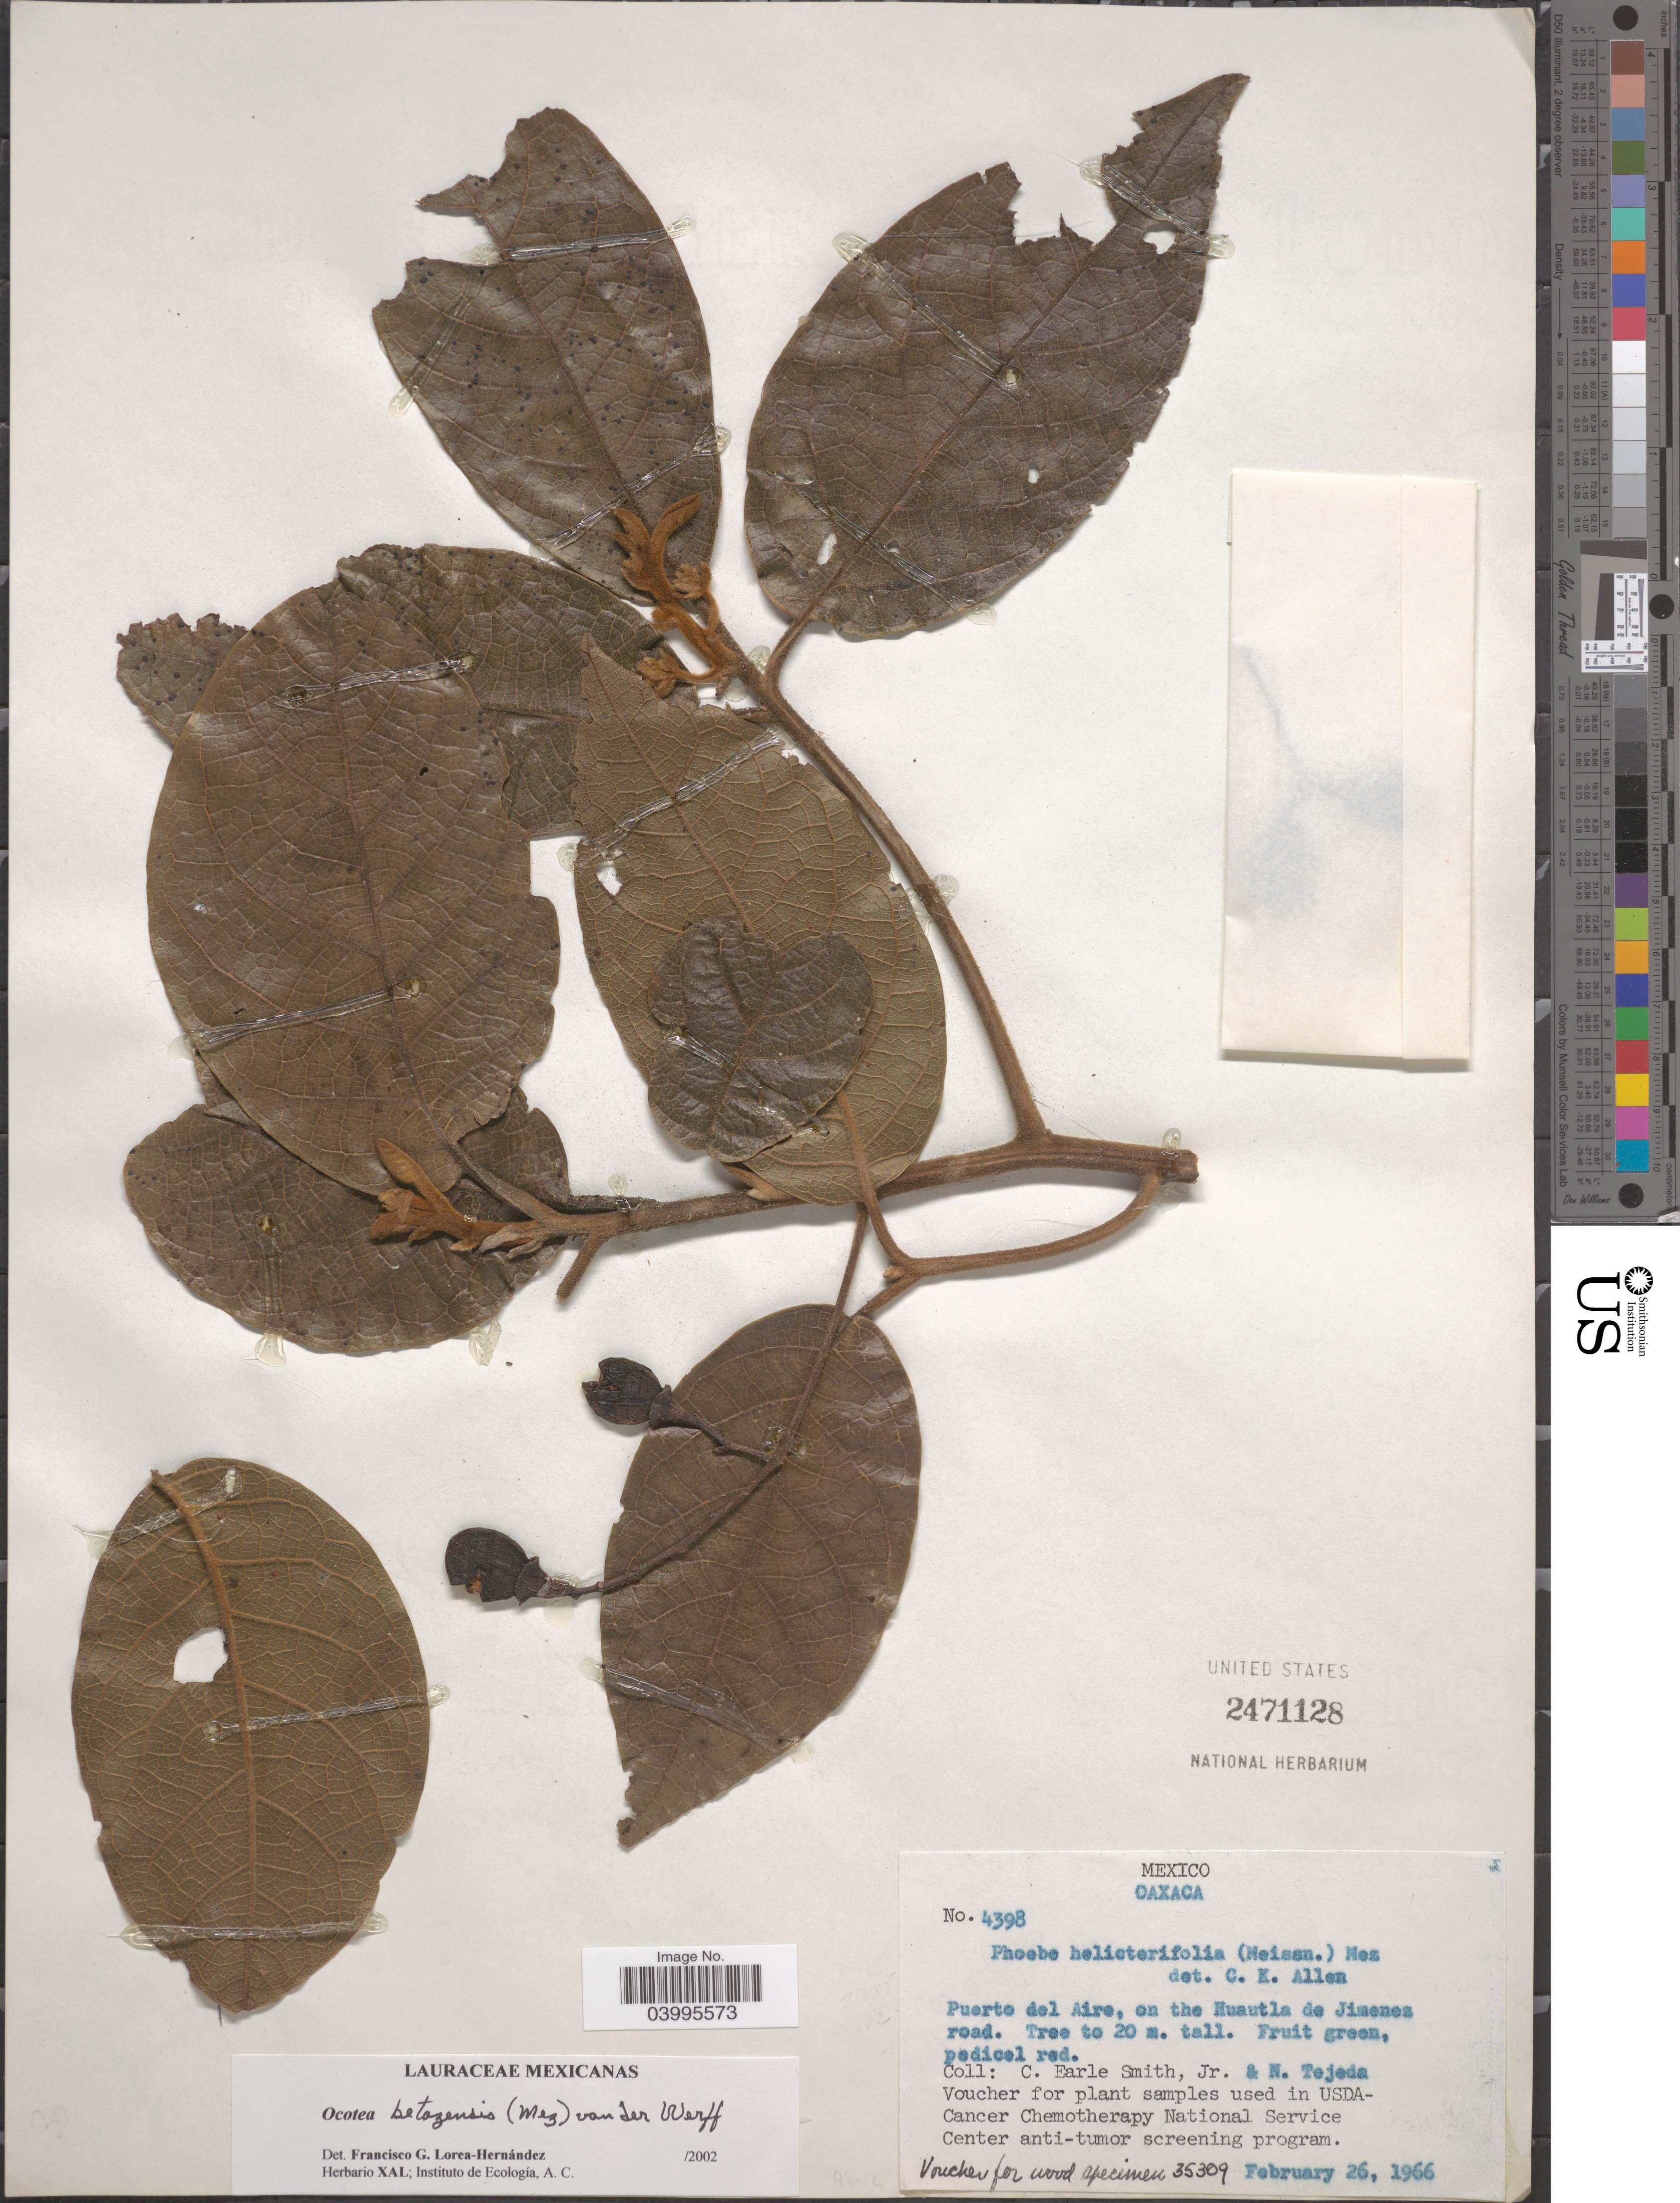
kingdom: Plantae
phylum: Tracheophyta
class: Magnoliopsida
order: Laurales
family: Lauraceae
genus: Ocotea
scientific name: Ocotea betazensis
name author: (Mez) van der Werff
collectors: C. E. Smith Jr. & N. Tejeda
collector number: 4398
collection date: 1966-02-26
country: Mexico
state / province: Oaxaca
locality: Puerto del Aire, on the Huautla de Jimenez road.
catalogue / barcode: US 2471128